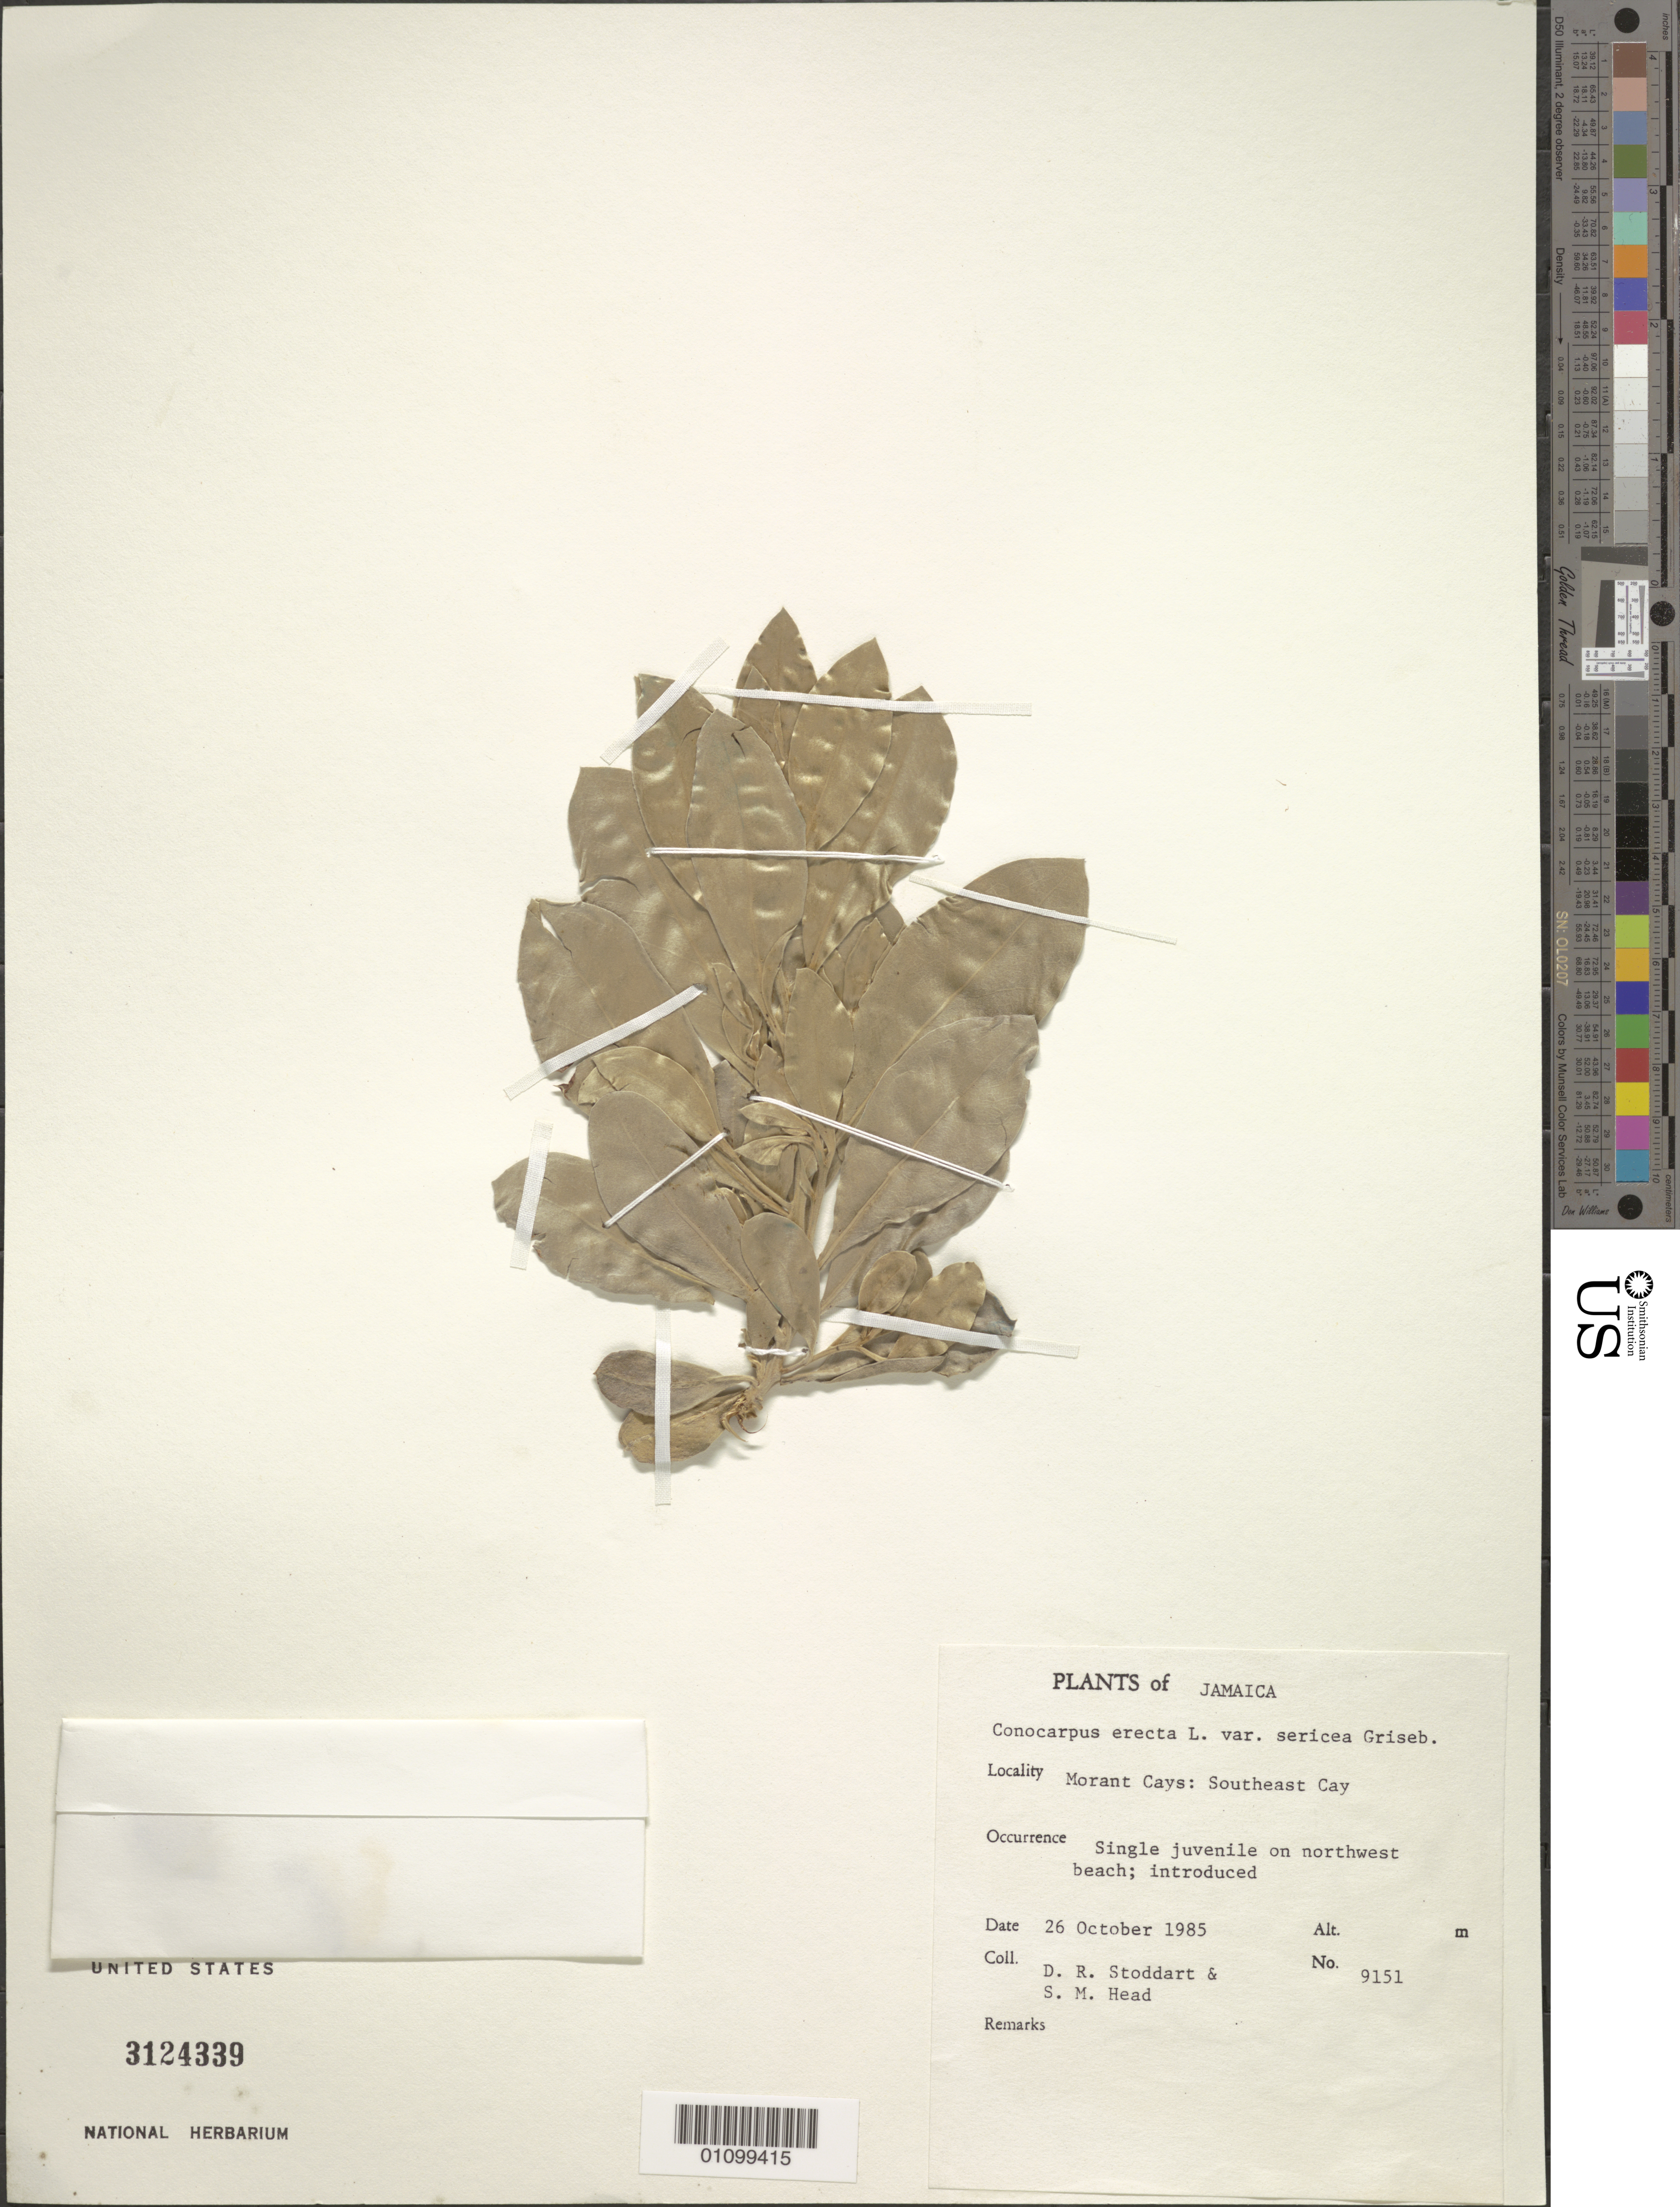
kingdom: Plantae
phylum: Tracheophyta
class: Magnoliopsida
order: Myrtales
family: Combretaceae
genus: Conocarpus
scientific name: Conocarpus erectus var. erectus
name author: L.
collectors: D. R. Stoddart & S. Head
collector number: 9151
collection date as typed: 26 Oct 1985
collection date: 1985-10-26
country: Jamaica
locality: Morant Cays: Southeast Cay.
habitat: Single juvenile on NW beach; introduced.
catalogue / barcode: US 3124339